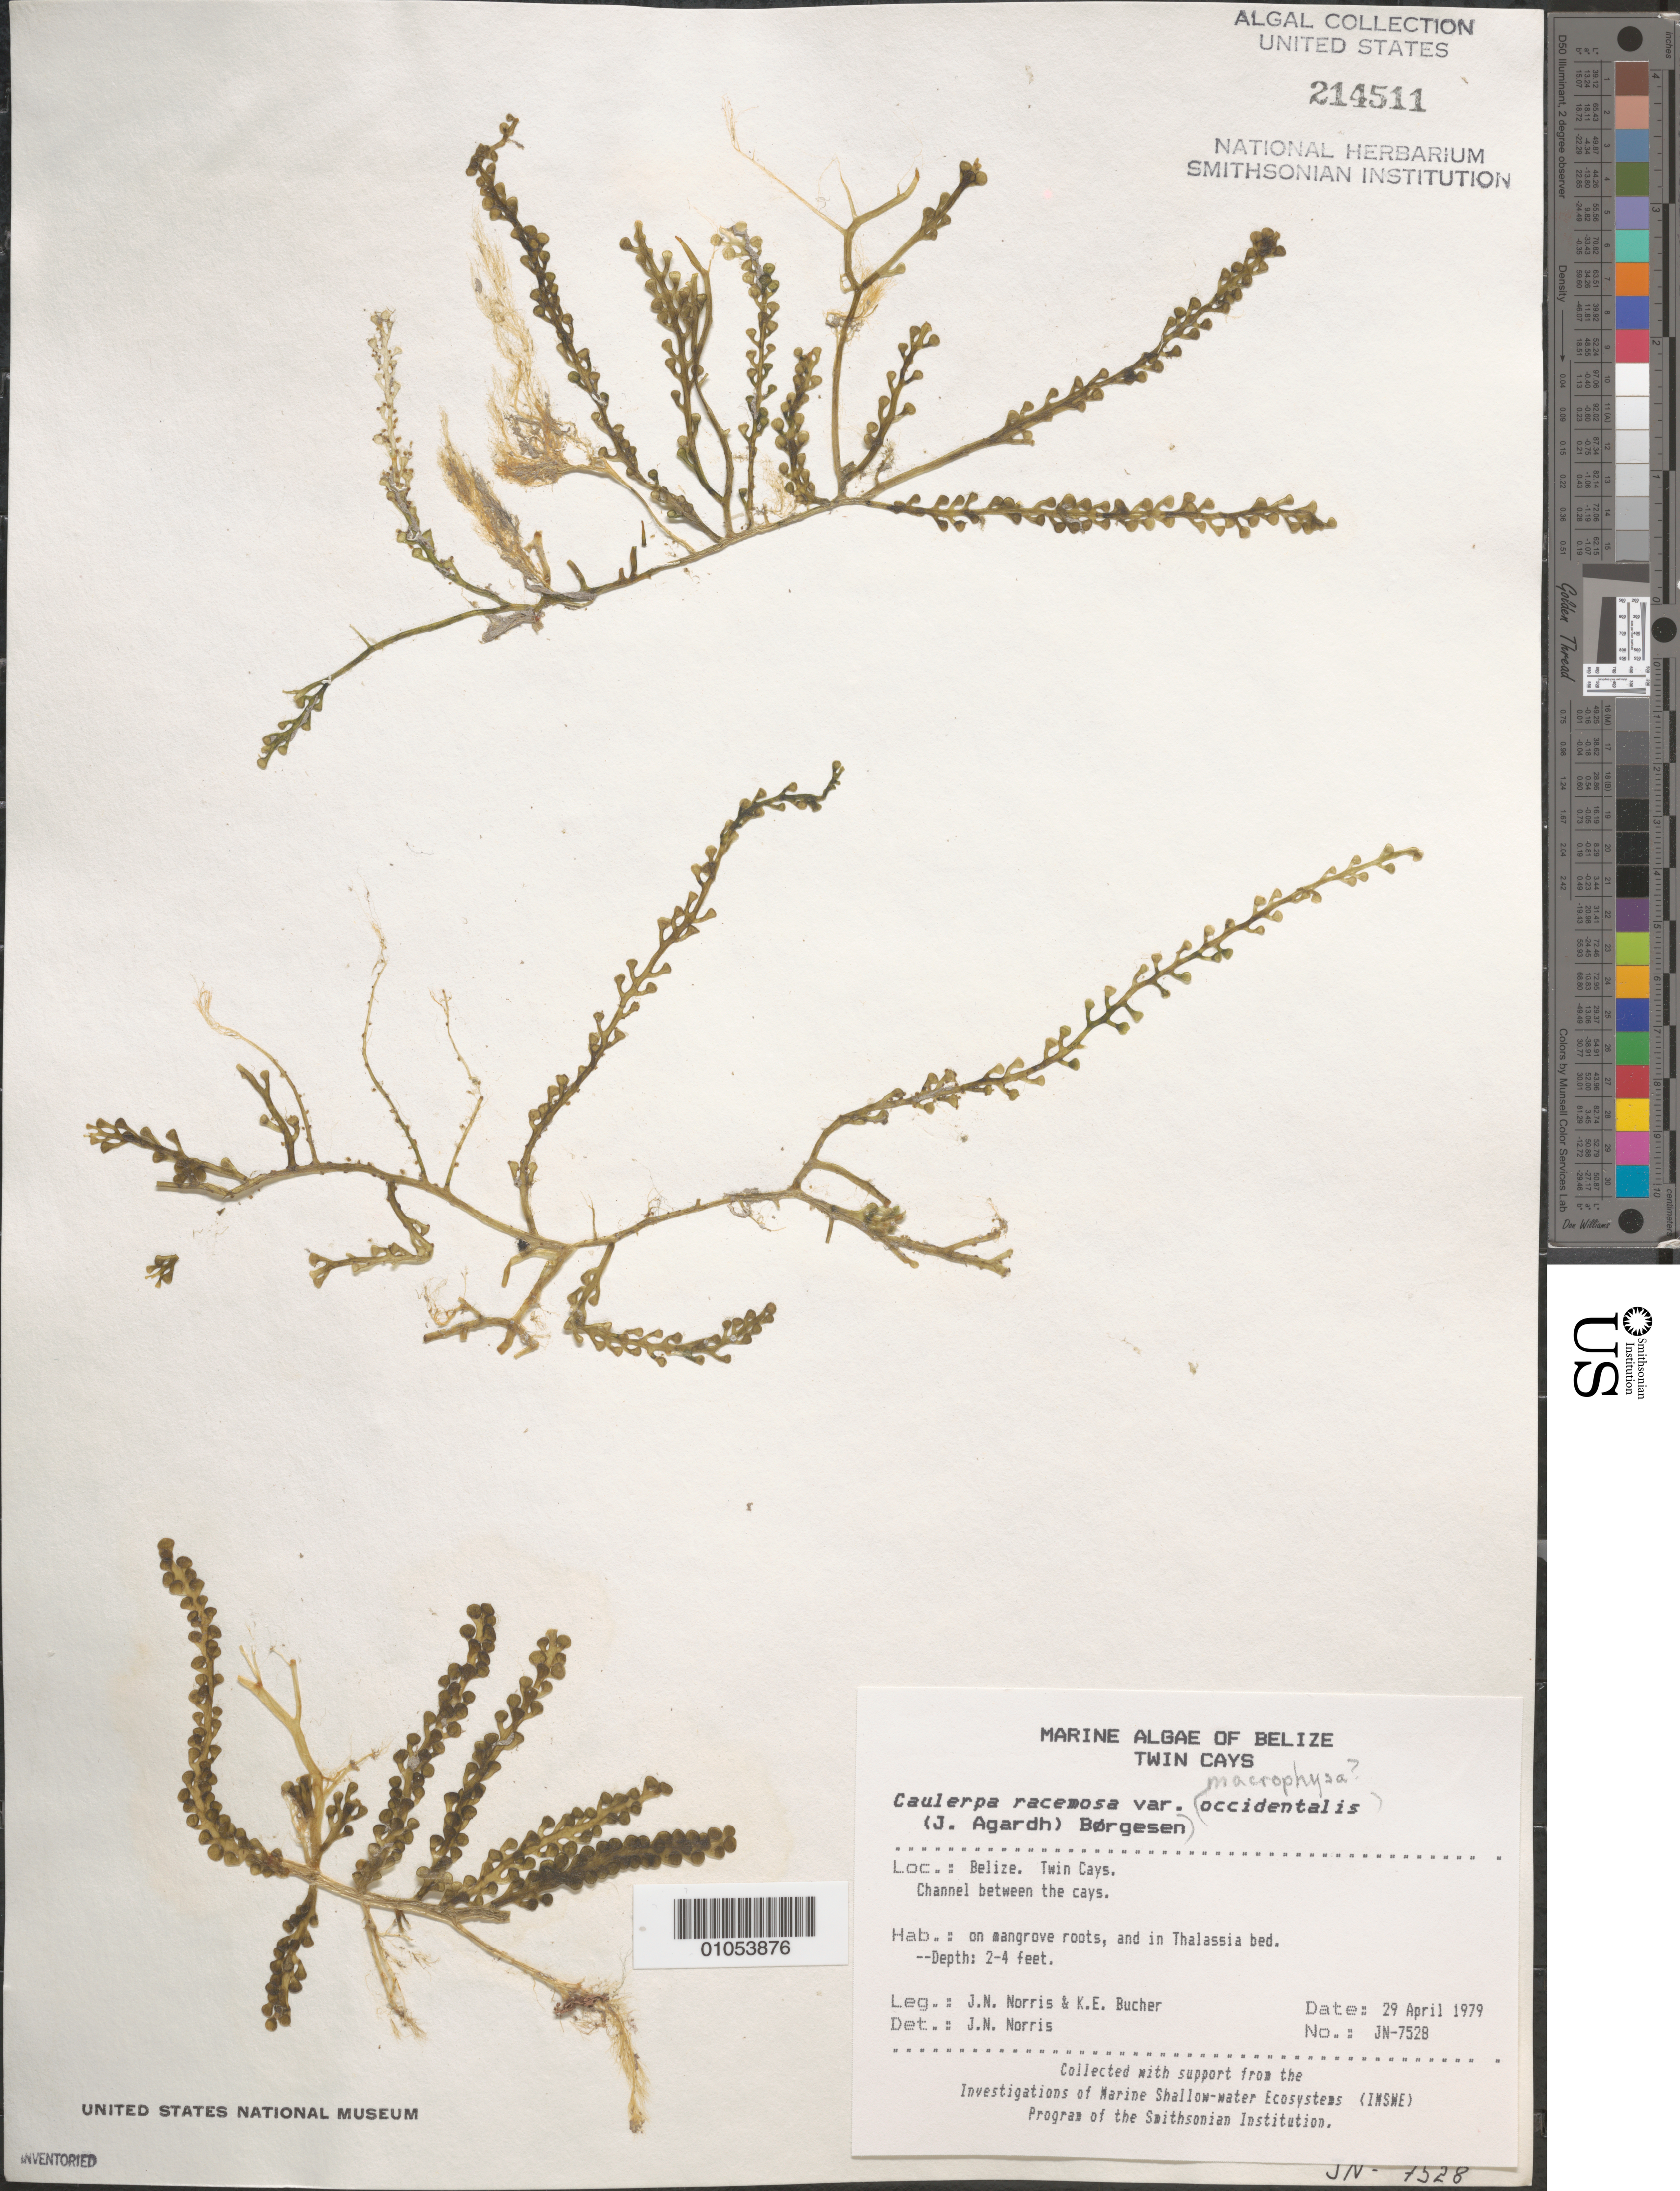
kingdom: Plantae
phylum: Chlorophyta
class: Ulvophyceae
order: Bryopsidales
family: Caulerpaceae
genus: Caulerpa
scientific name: Caulerpa racemosa var. macrophysa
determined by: Norris, James N.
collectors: J. N. Norris & K. E. Bucher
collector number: JN-7528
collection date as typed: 29 Apr 1979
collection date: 1979-04-29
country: Belize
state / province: Stann Creek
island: Twin Cays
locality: Channel between Twin Cays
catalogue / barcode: US 214511